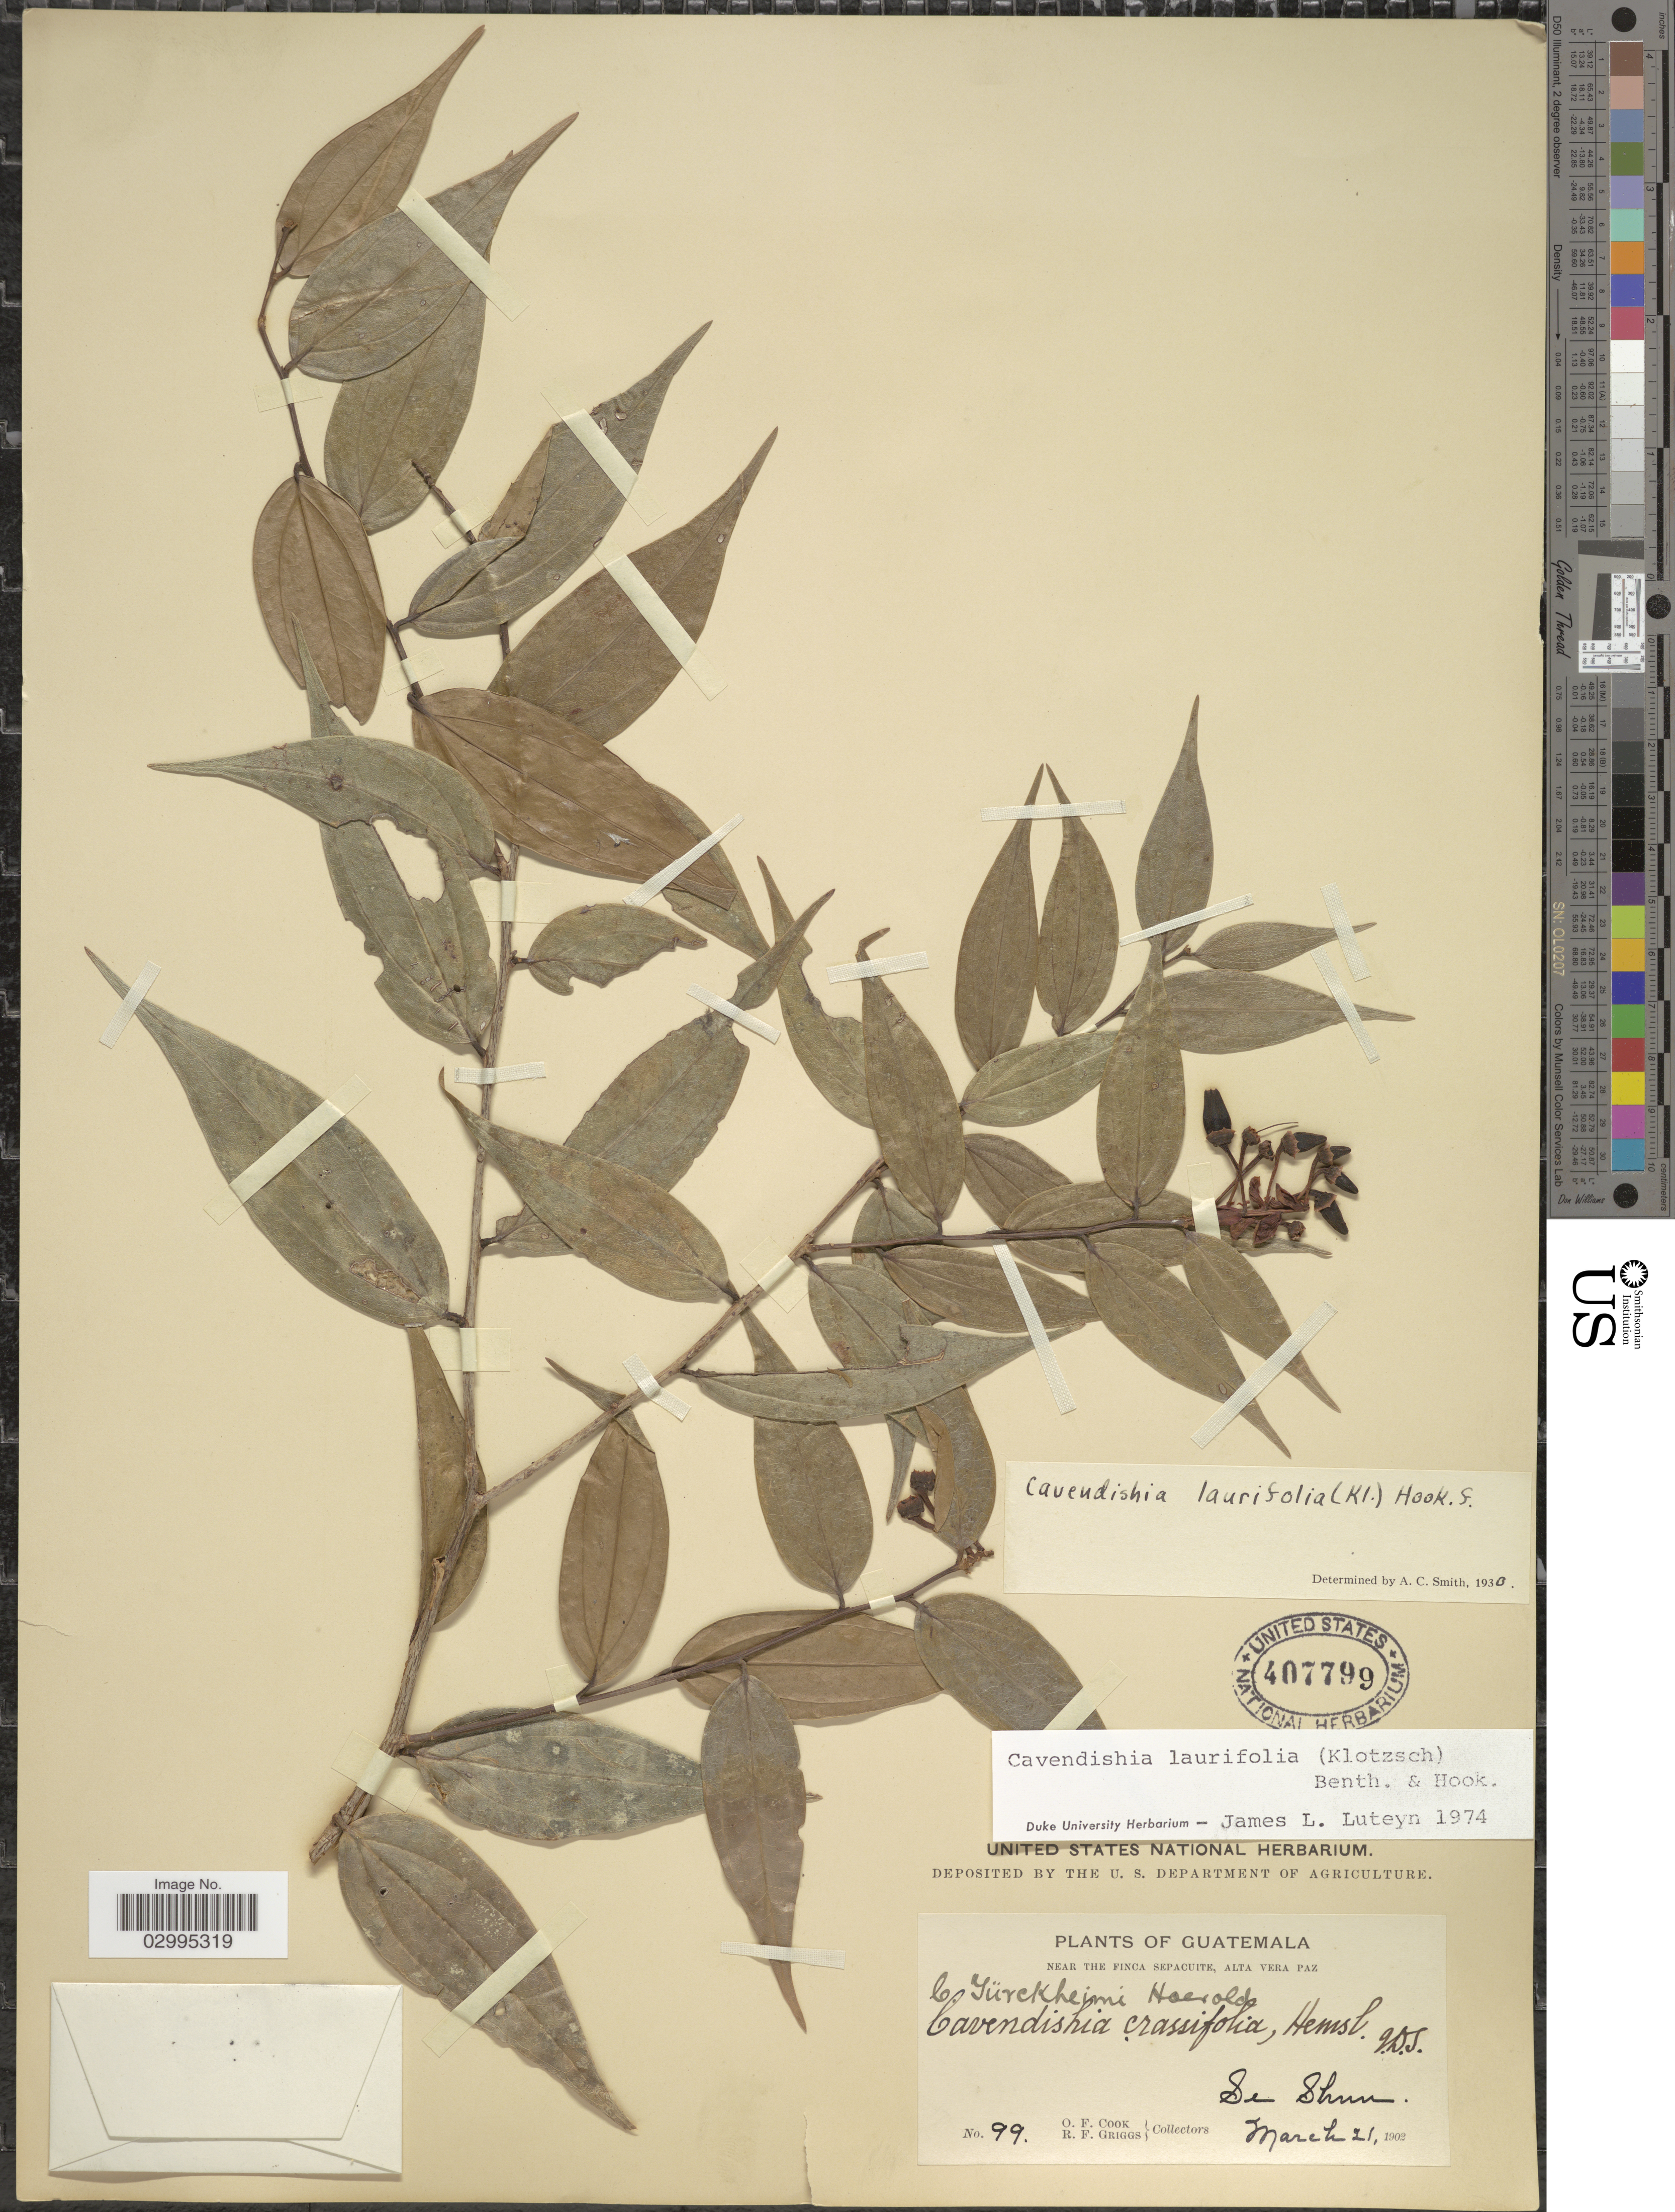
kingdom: Plantae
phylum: Tracheophyta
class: Magnoliopsida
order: Ericales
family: Ericaceae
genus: Cavendishia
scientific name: Cavendishia laurifolia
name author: (Klotzsch) Benth. & Hook. f.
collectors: O. F. Cook & R. F. Griggs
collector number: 99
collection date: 1902-03-21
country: Guatemala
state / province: Alta Verapaz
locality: Near the Finca Sepacuite, Se Shun.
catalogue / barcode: US 407799